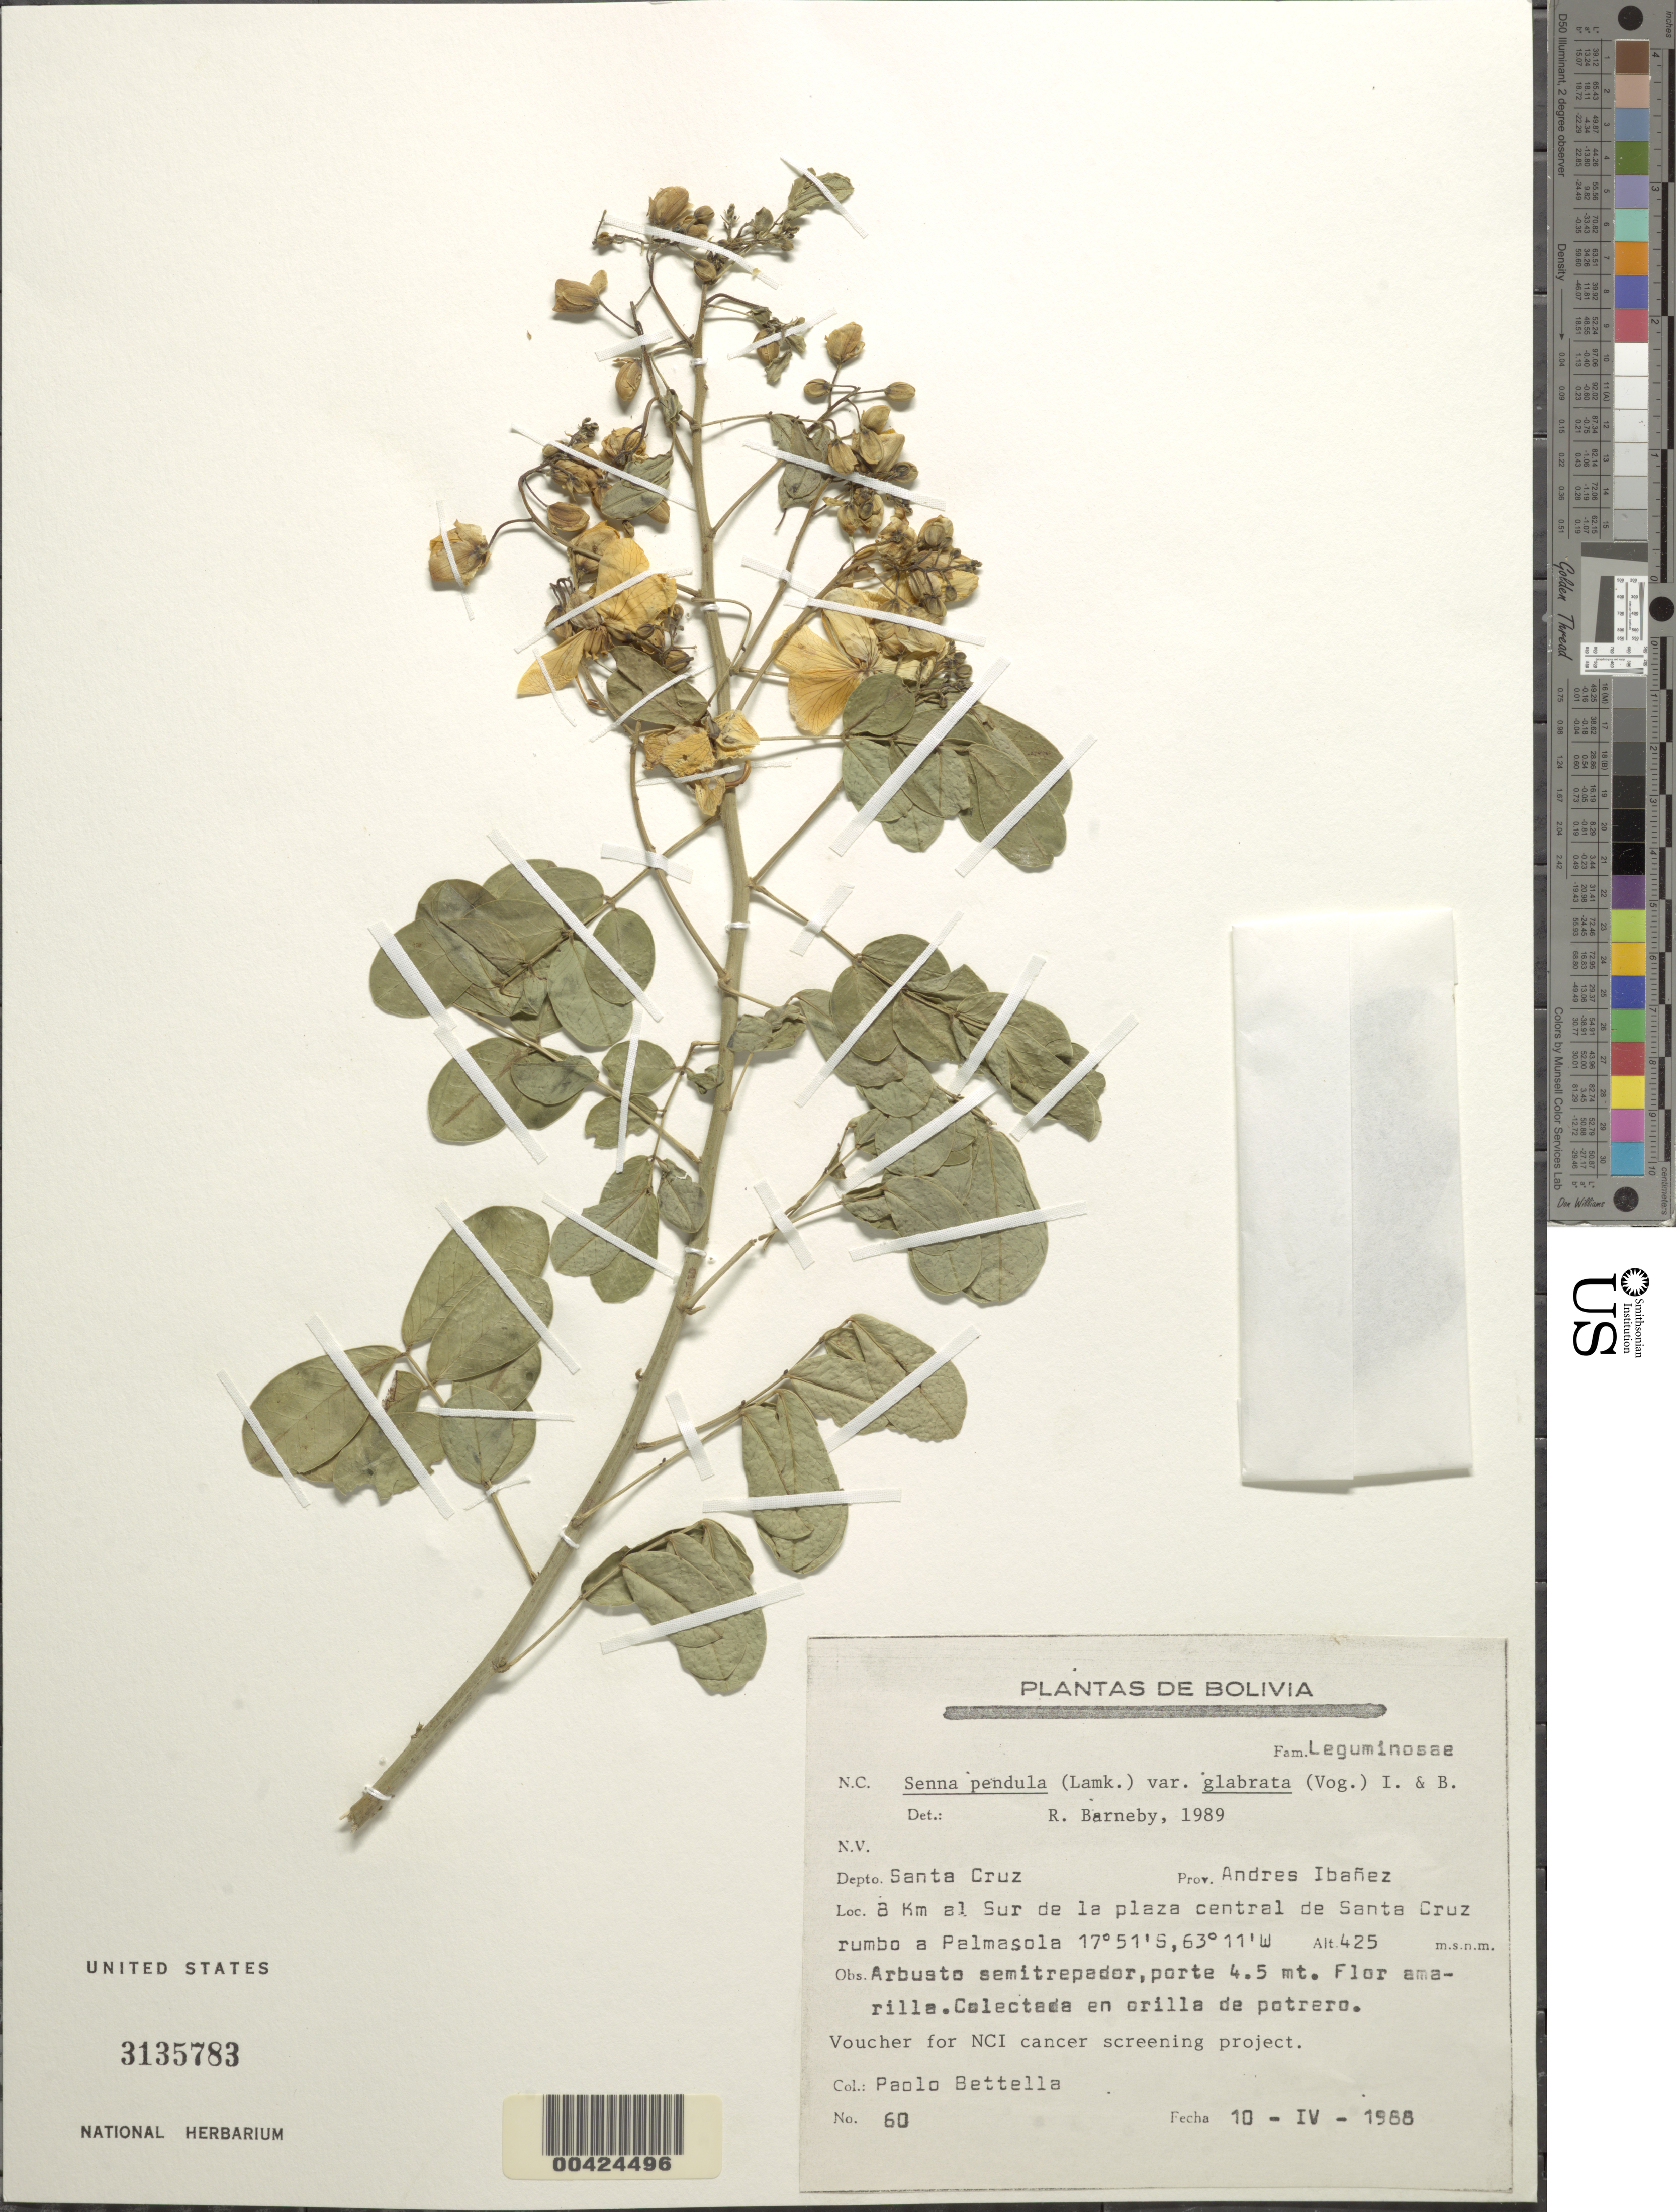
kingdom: Plantae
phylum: Tracheophyta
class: Magnoliopsida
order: Fabales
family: Fabaceae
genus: Senna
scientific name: Senna pendula var. glabrata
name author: (Vogel) H.S. Irwin & Barneby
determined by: Barneby, Rupert C., (NY)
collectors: P. Bettella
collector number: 60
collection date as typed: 10 Apr 1988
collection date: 1988-04-10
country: Bolivia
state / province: Santa Cruz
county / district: Andrés Ibáñez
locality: Santa Cruz, 8 km al sur de la plaza Central de; Rumbo a Palmasola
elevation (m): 425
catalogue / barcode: US 3135783